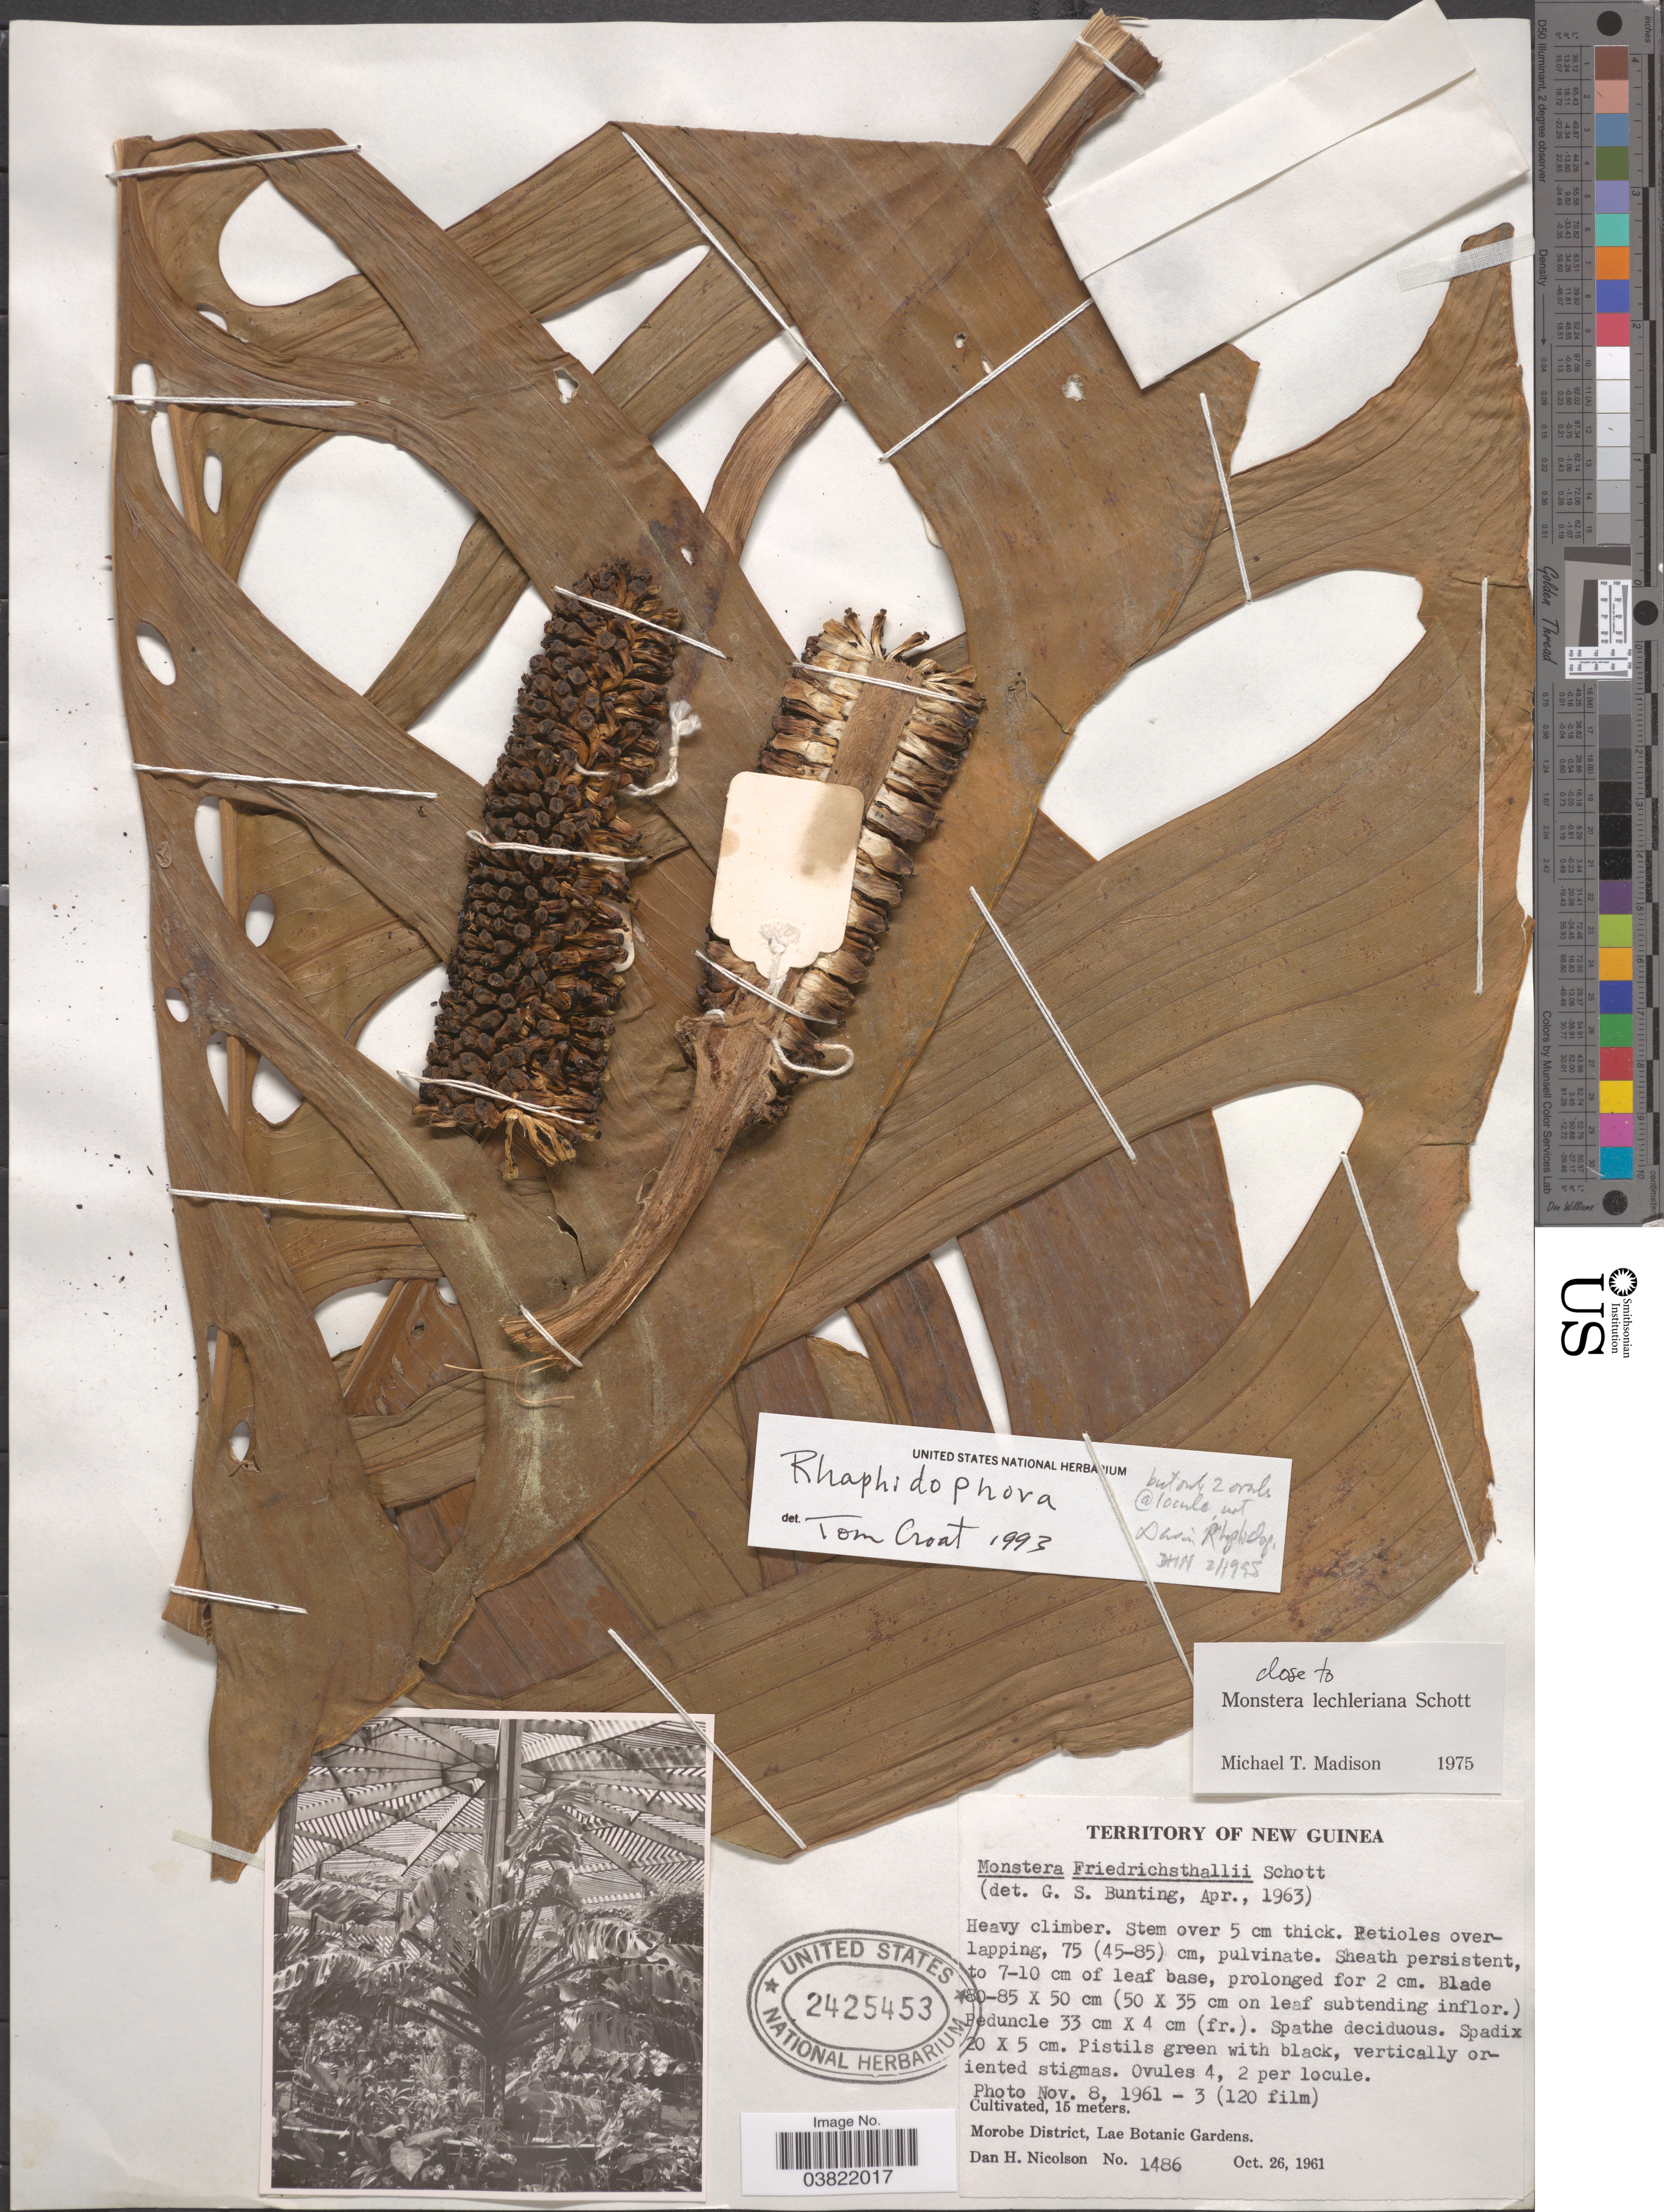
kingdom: Plantae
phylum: Tracheophyta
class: Liliopsida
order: Alismatales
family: Araceae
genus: Monstera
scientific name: Monstera lechleriana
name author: Schott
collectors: D. H. Nicolson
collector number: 1486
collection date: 1961-10-26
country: Papua New Guinea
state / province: Morobe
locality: Territory of New Guinea. Morobe District, Lae Botanic Garden.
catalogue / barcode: US 2425453